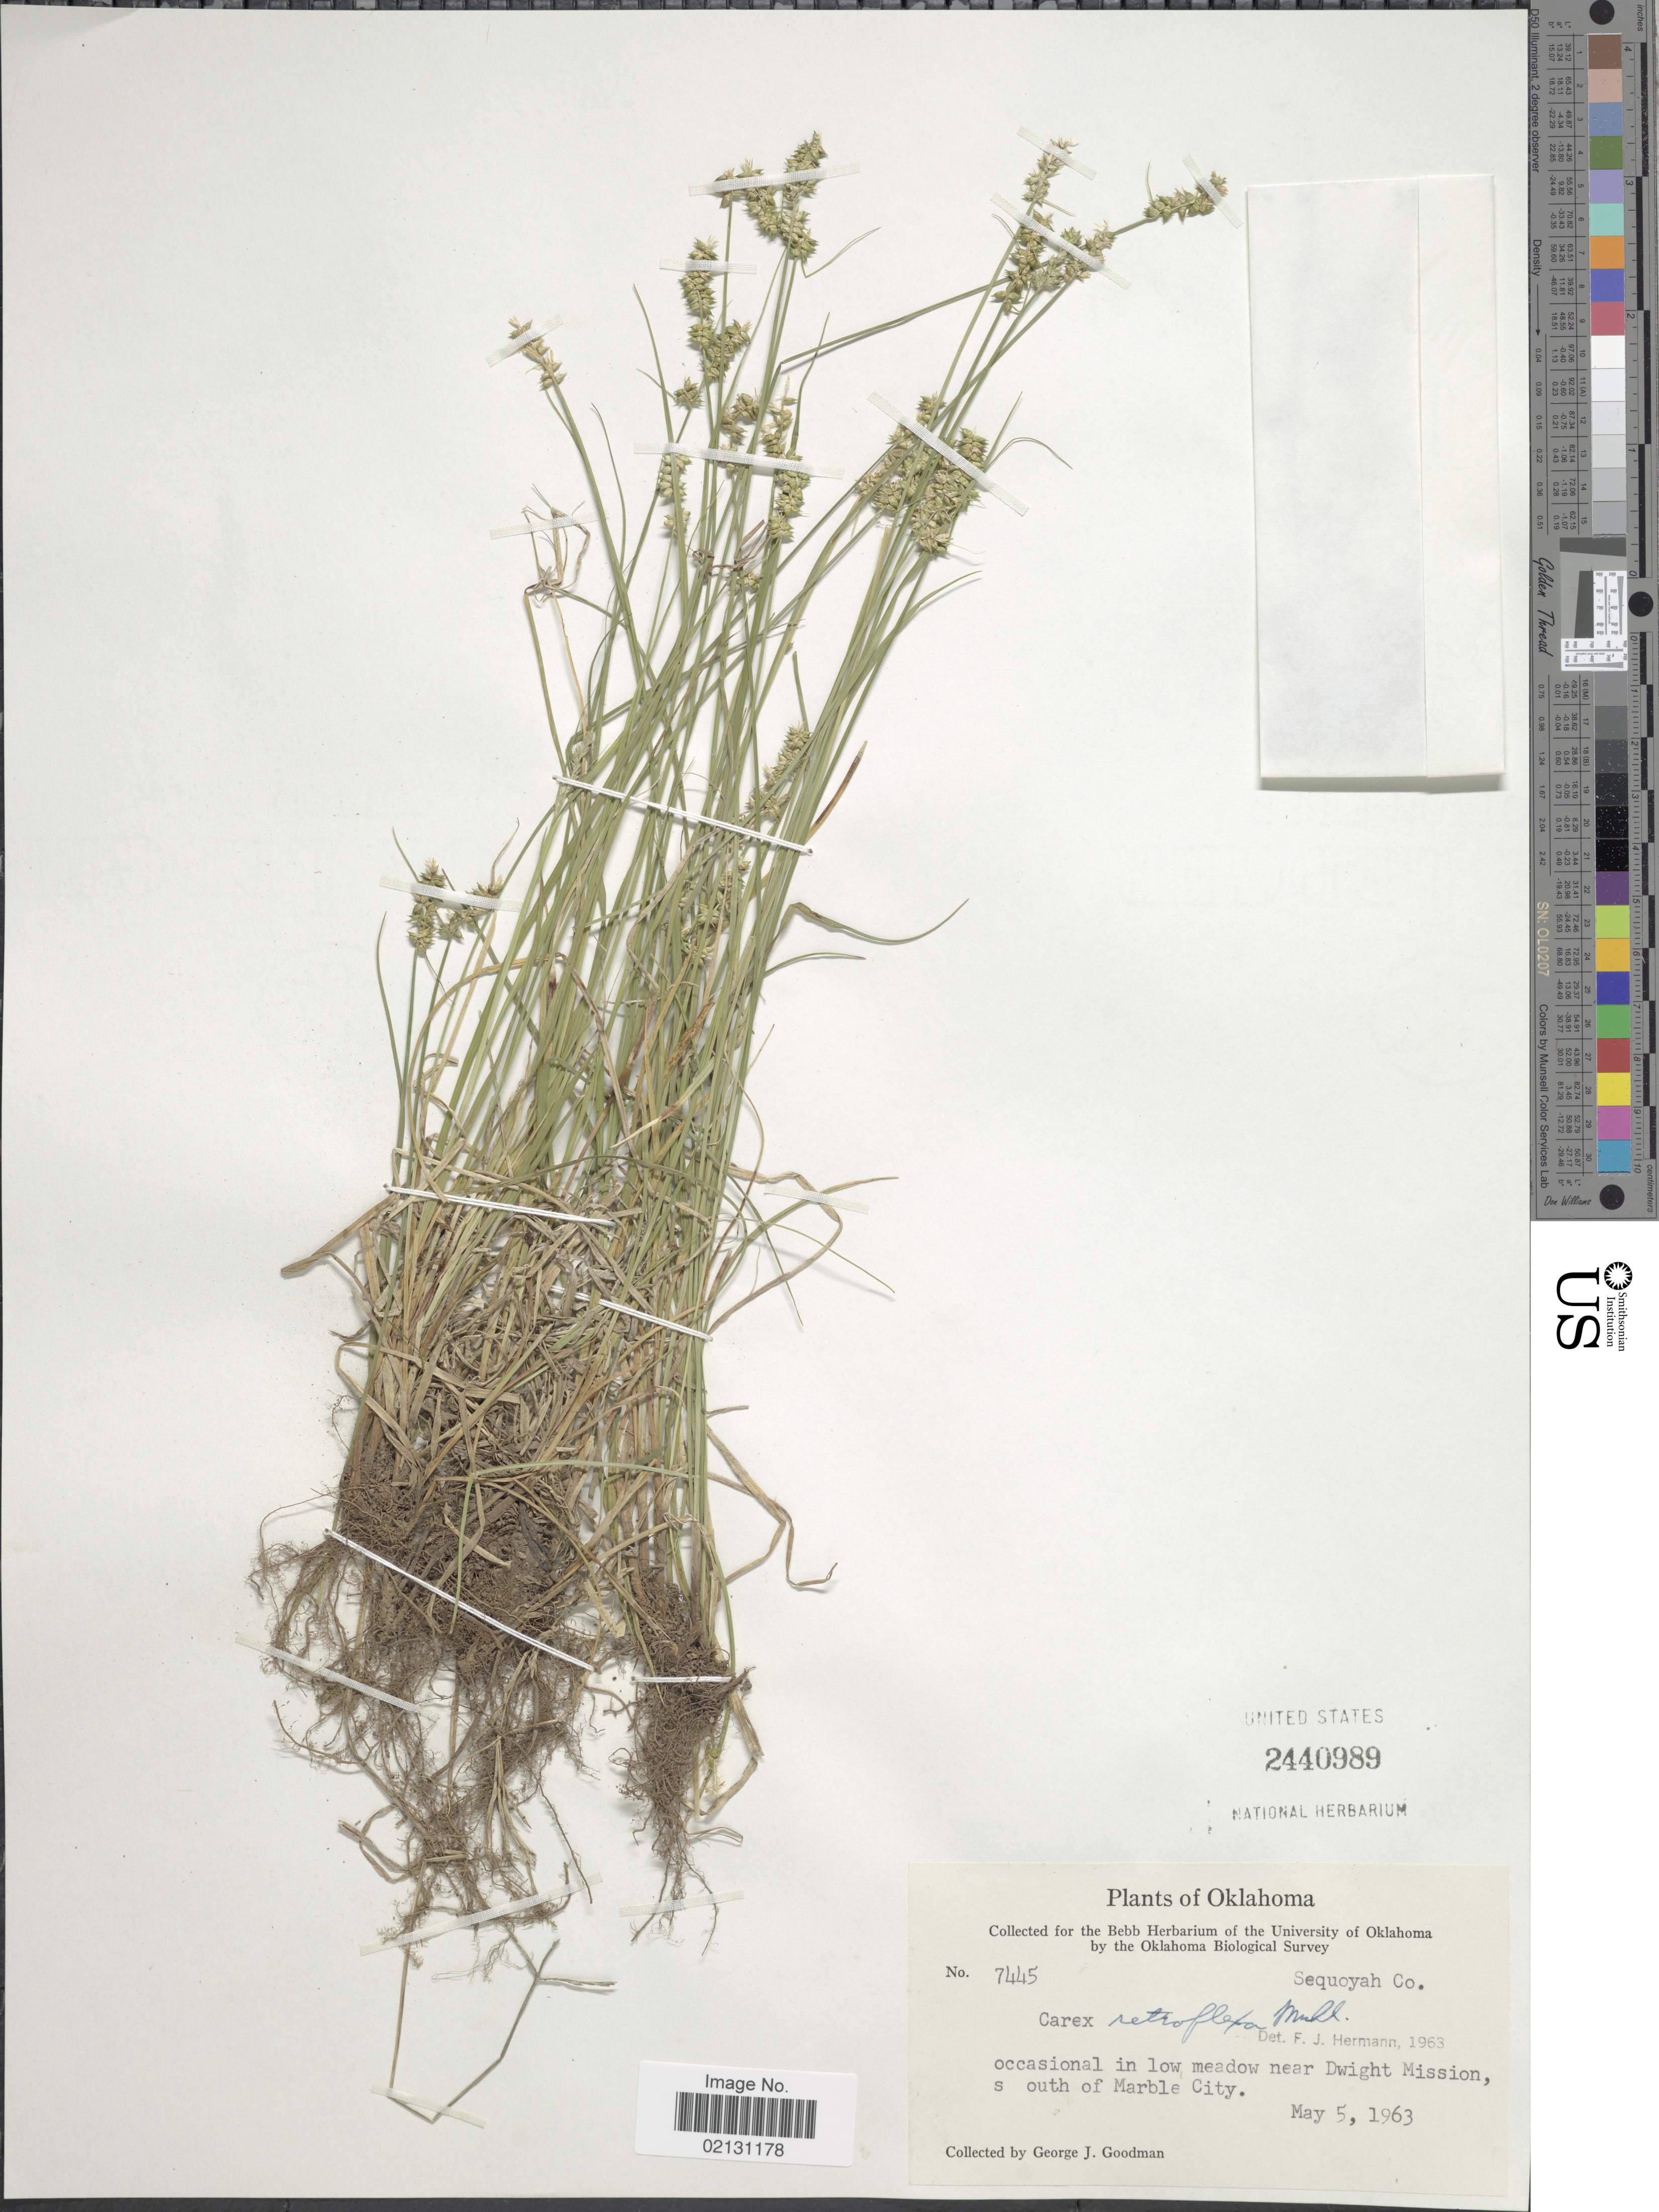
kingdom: Plantae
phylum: Tracheophyta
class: Liliopsida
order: Poales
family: Cyperaceae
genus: Carex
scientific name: Carex retroflexa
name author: Muhl. ex Willd.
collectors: G. J. Goodman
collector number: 7445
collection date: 1963-05-05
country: United States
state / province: Oklahoma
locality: Sequoyah Co, occasional in low meadow near Dwight Mission, south of Marble City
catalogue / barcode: US 2440989